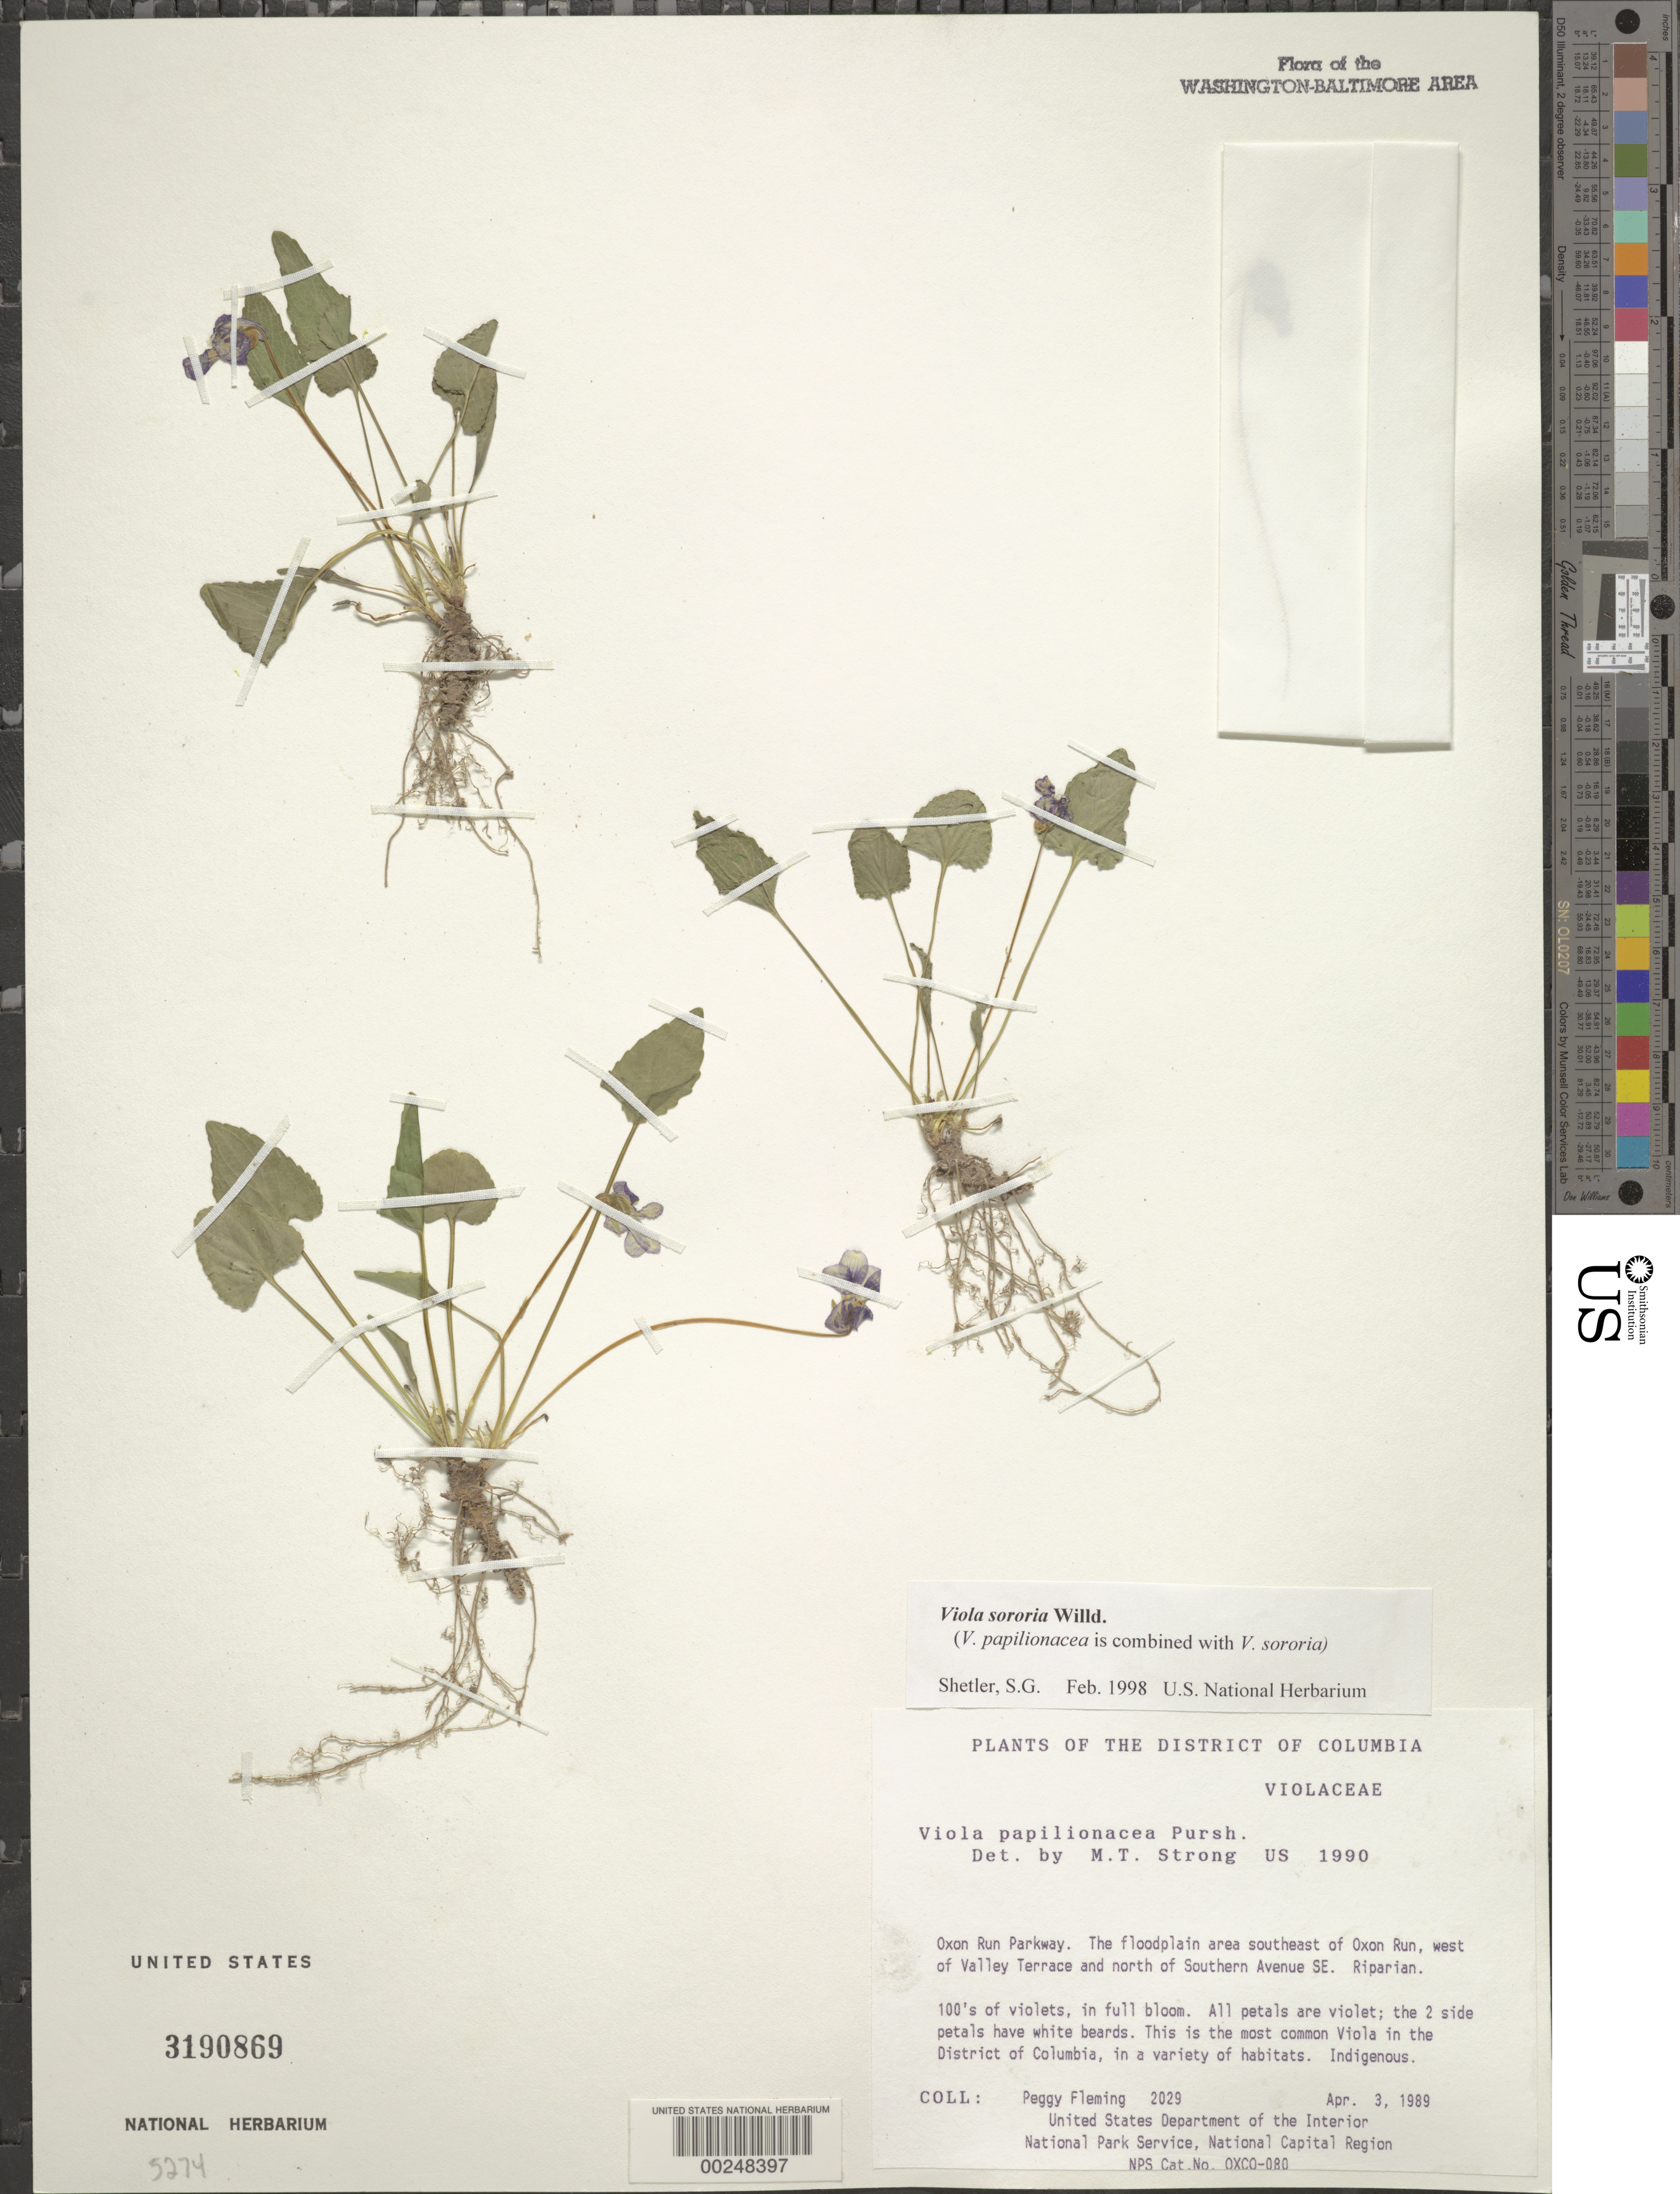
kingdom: Plantae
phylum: Tracheophyta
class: Magnoliopsida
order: Malpighiales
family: Violaceae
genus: Viola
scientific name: Viola sororia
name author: Willd.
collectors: P. Fleming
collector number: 2029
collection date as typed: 03 Apr 1989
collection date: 1989-04-03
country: United States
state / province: District of Columbia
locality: Oxon Run Parkway, SE of Oxon Run, W of Valley Terrace and N of Southern Ave, SE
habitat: Floodplain area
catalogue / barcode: US 3190869